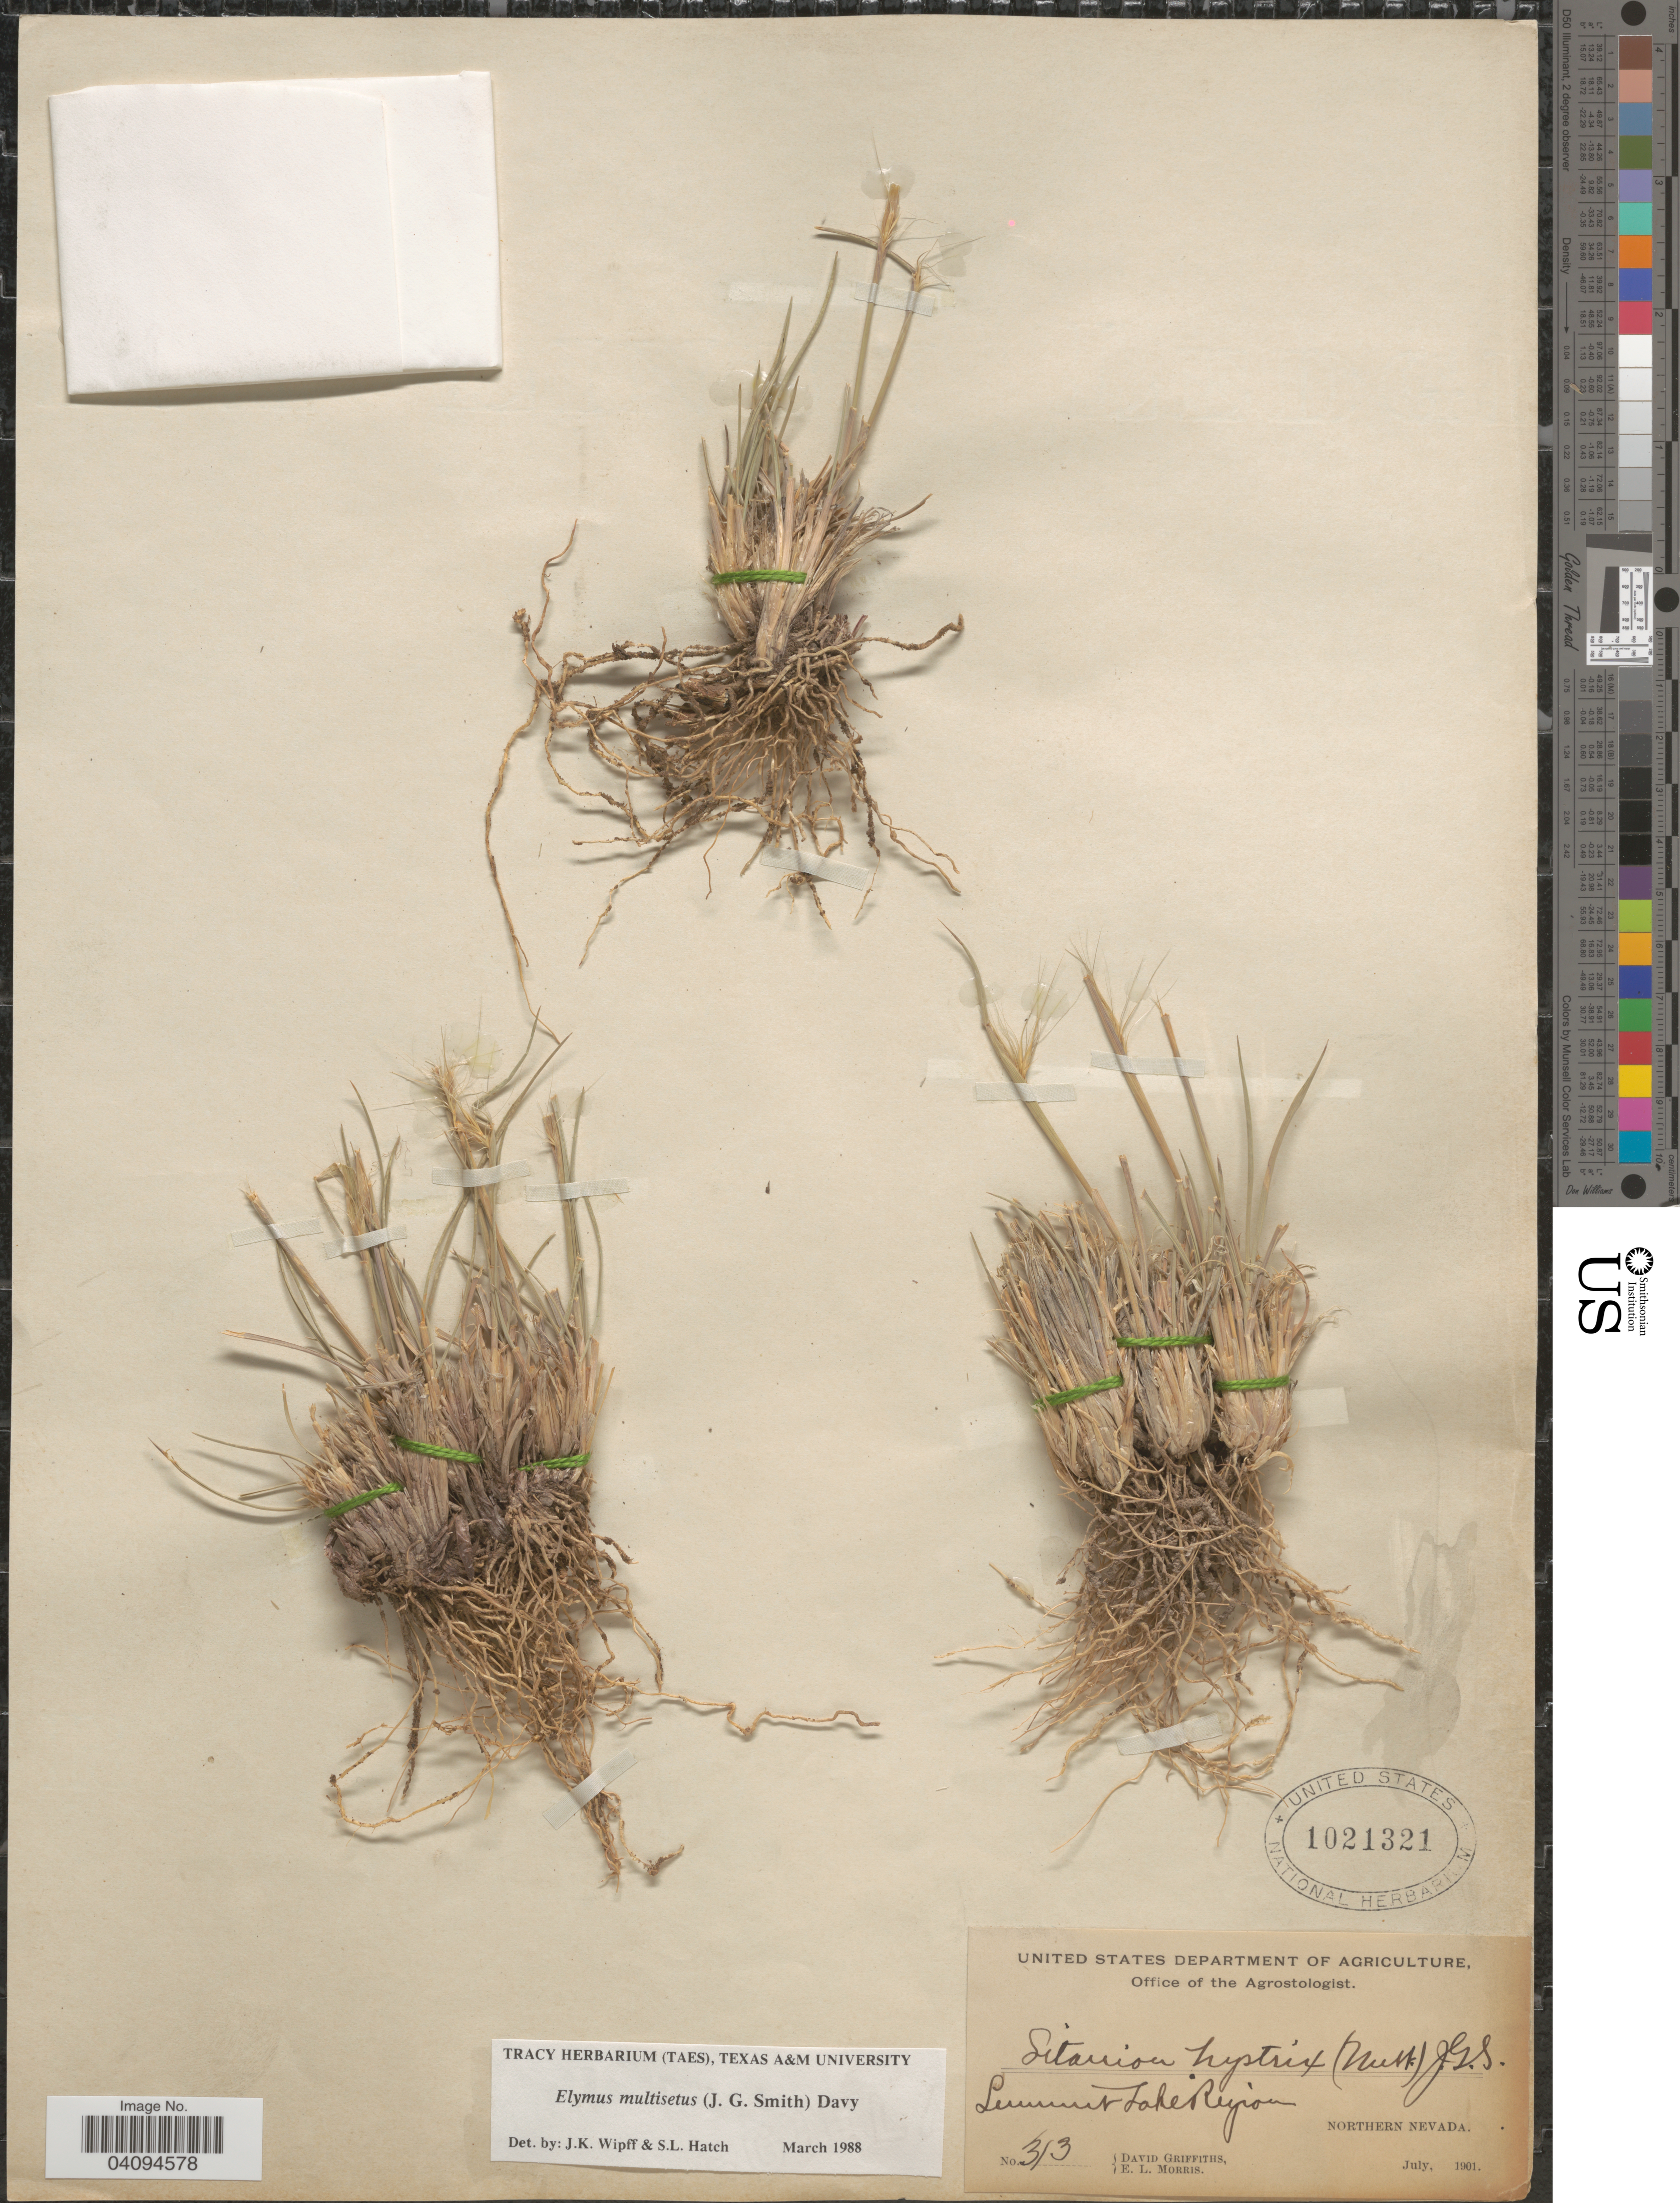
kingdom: Plantae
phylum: Tracheophyta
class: Liliopsida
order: Poales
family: Poaceae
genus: Elymus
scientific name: Elymus multisetus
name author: (J.G. Sm.) Burtt Davy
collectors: D. Griffiths & E. Morris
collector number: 313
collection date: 1901-07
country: United States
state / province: Nevada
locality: Summit Lake Region. Northern Nevada.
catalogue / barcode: US 1021321